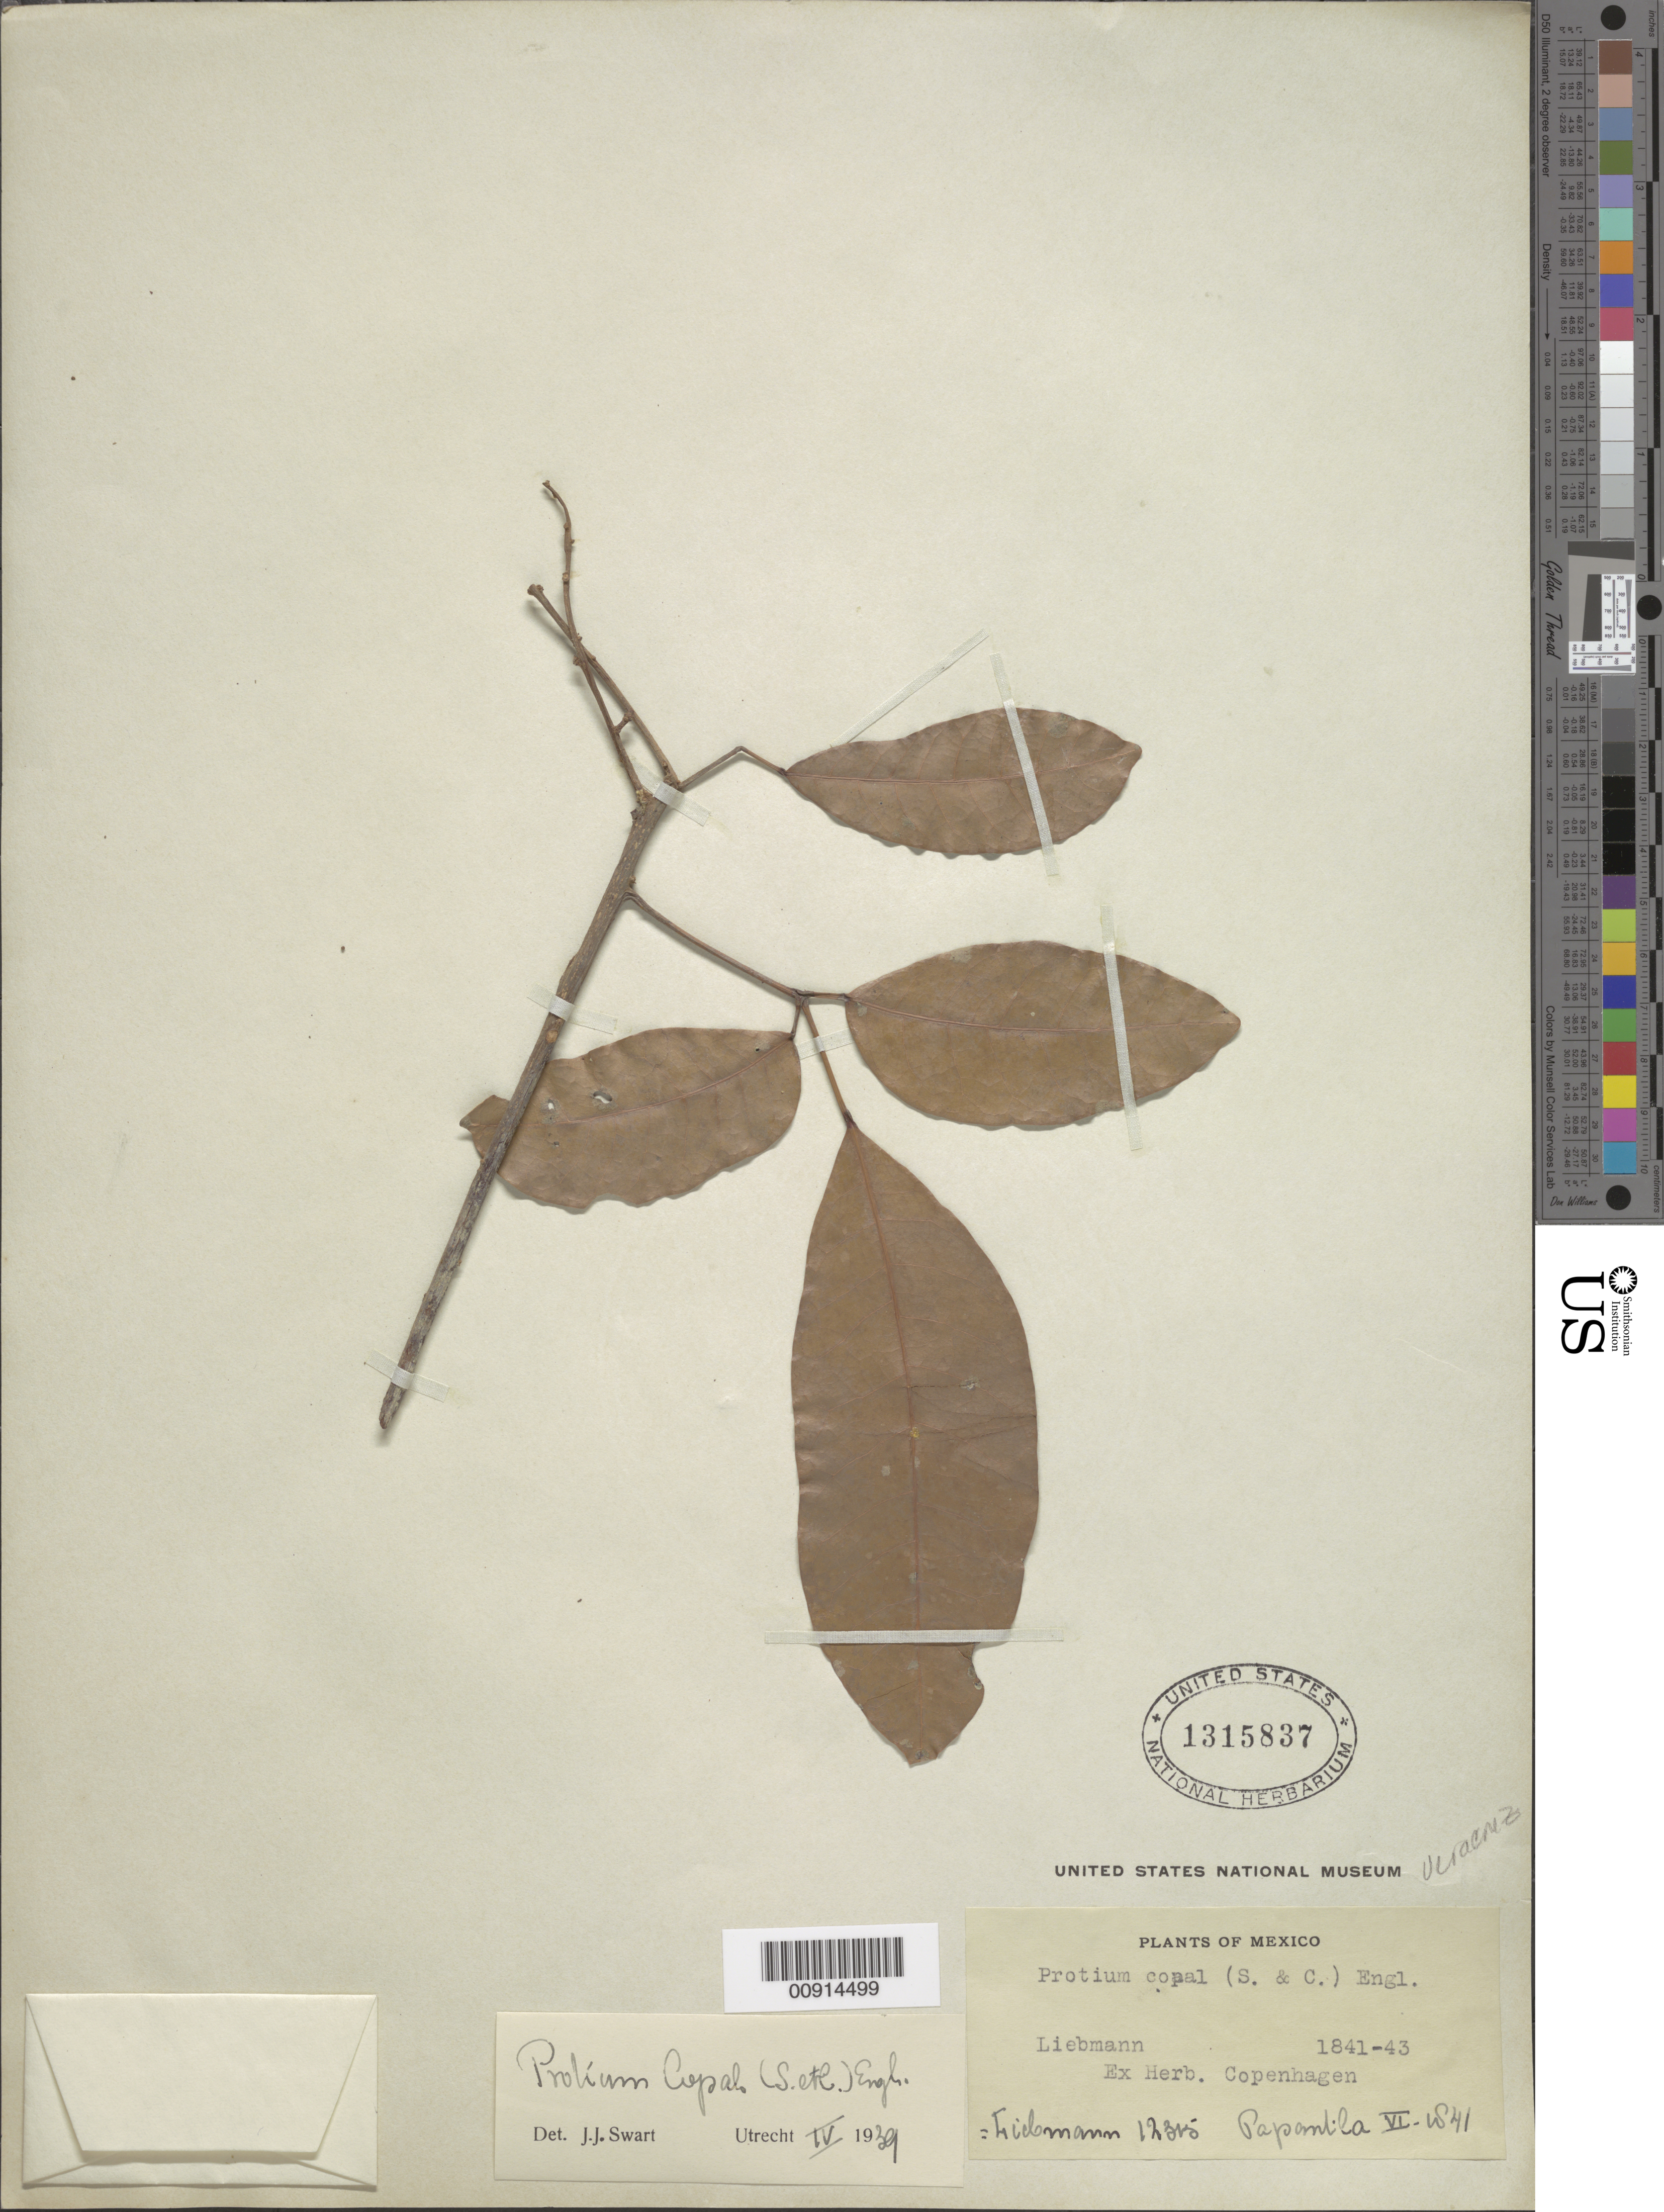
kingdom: Plantae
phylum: Tracheophyta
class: Magnoliopsida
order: Sapindales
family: Burseraceae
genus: Protium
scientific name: Protium copal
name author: (Schltdl. & Cham.) Engl.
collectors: F. M. Liebmann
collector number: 12315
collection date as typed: Jun 1841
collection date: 1841-06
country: Mexico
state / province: Veracruz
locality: Papantla.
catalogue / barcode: US 1315837